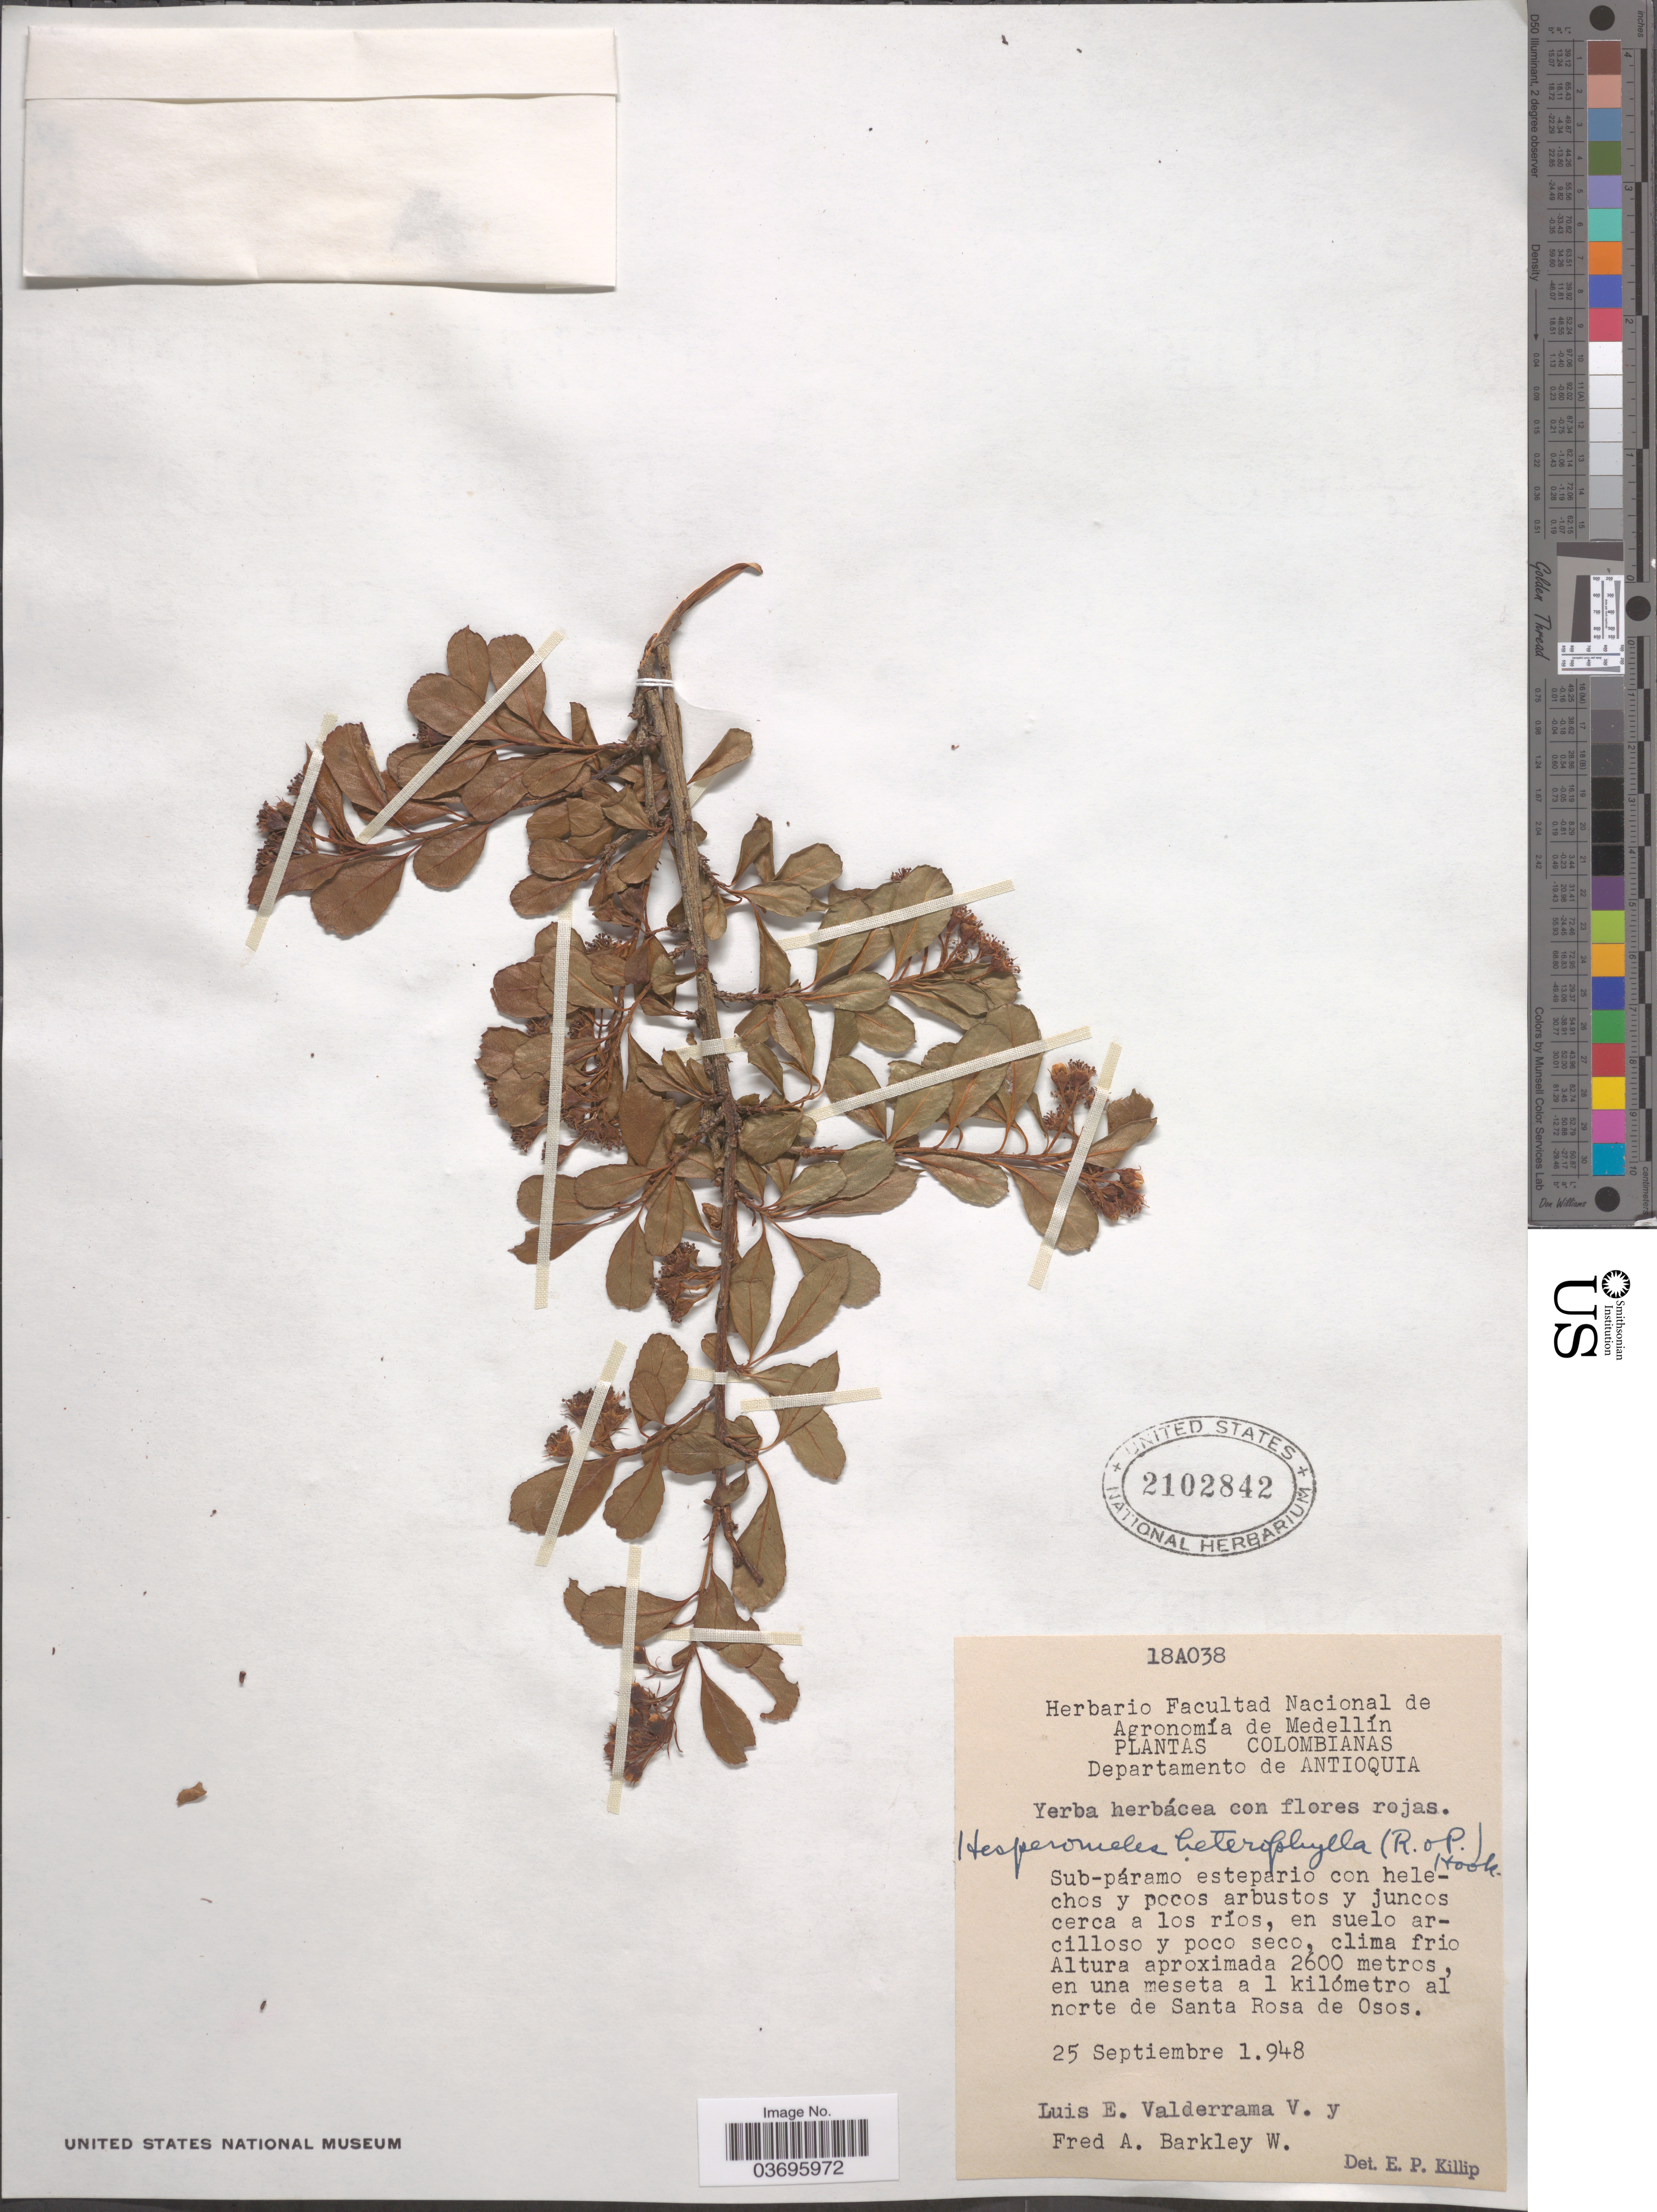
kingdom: Plantae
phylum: Tracheophyta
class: Magnoliopsida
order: Rosales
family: Rosaceae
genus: Hesperomeles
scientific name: Hesperomeles heterophylla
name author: (Ruiz & Pav.) Hook.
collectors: L. E. Valderrama V. & F. Barkley W.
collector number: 18A038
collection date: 1948-09-25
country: Colombia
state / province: Antioquia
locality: Departamento de Antioquia. En una meseta a 1 kilómetro al norte de Santa Rosa de Osos.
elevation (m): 2600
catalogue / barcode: US 2102842